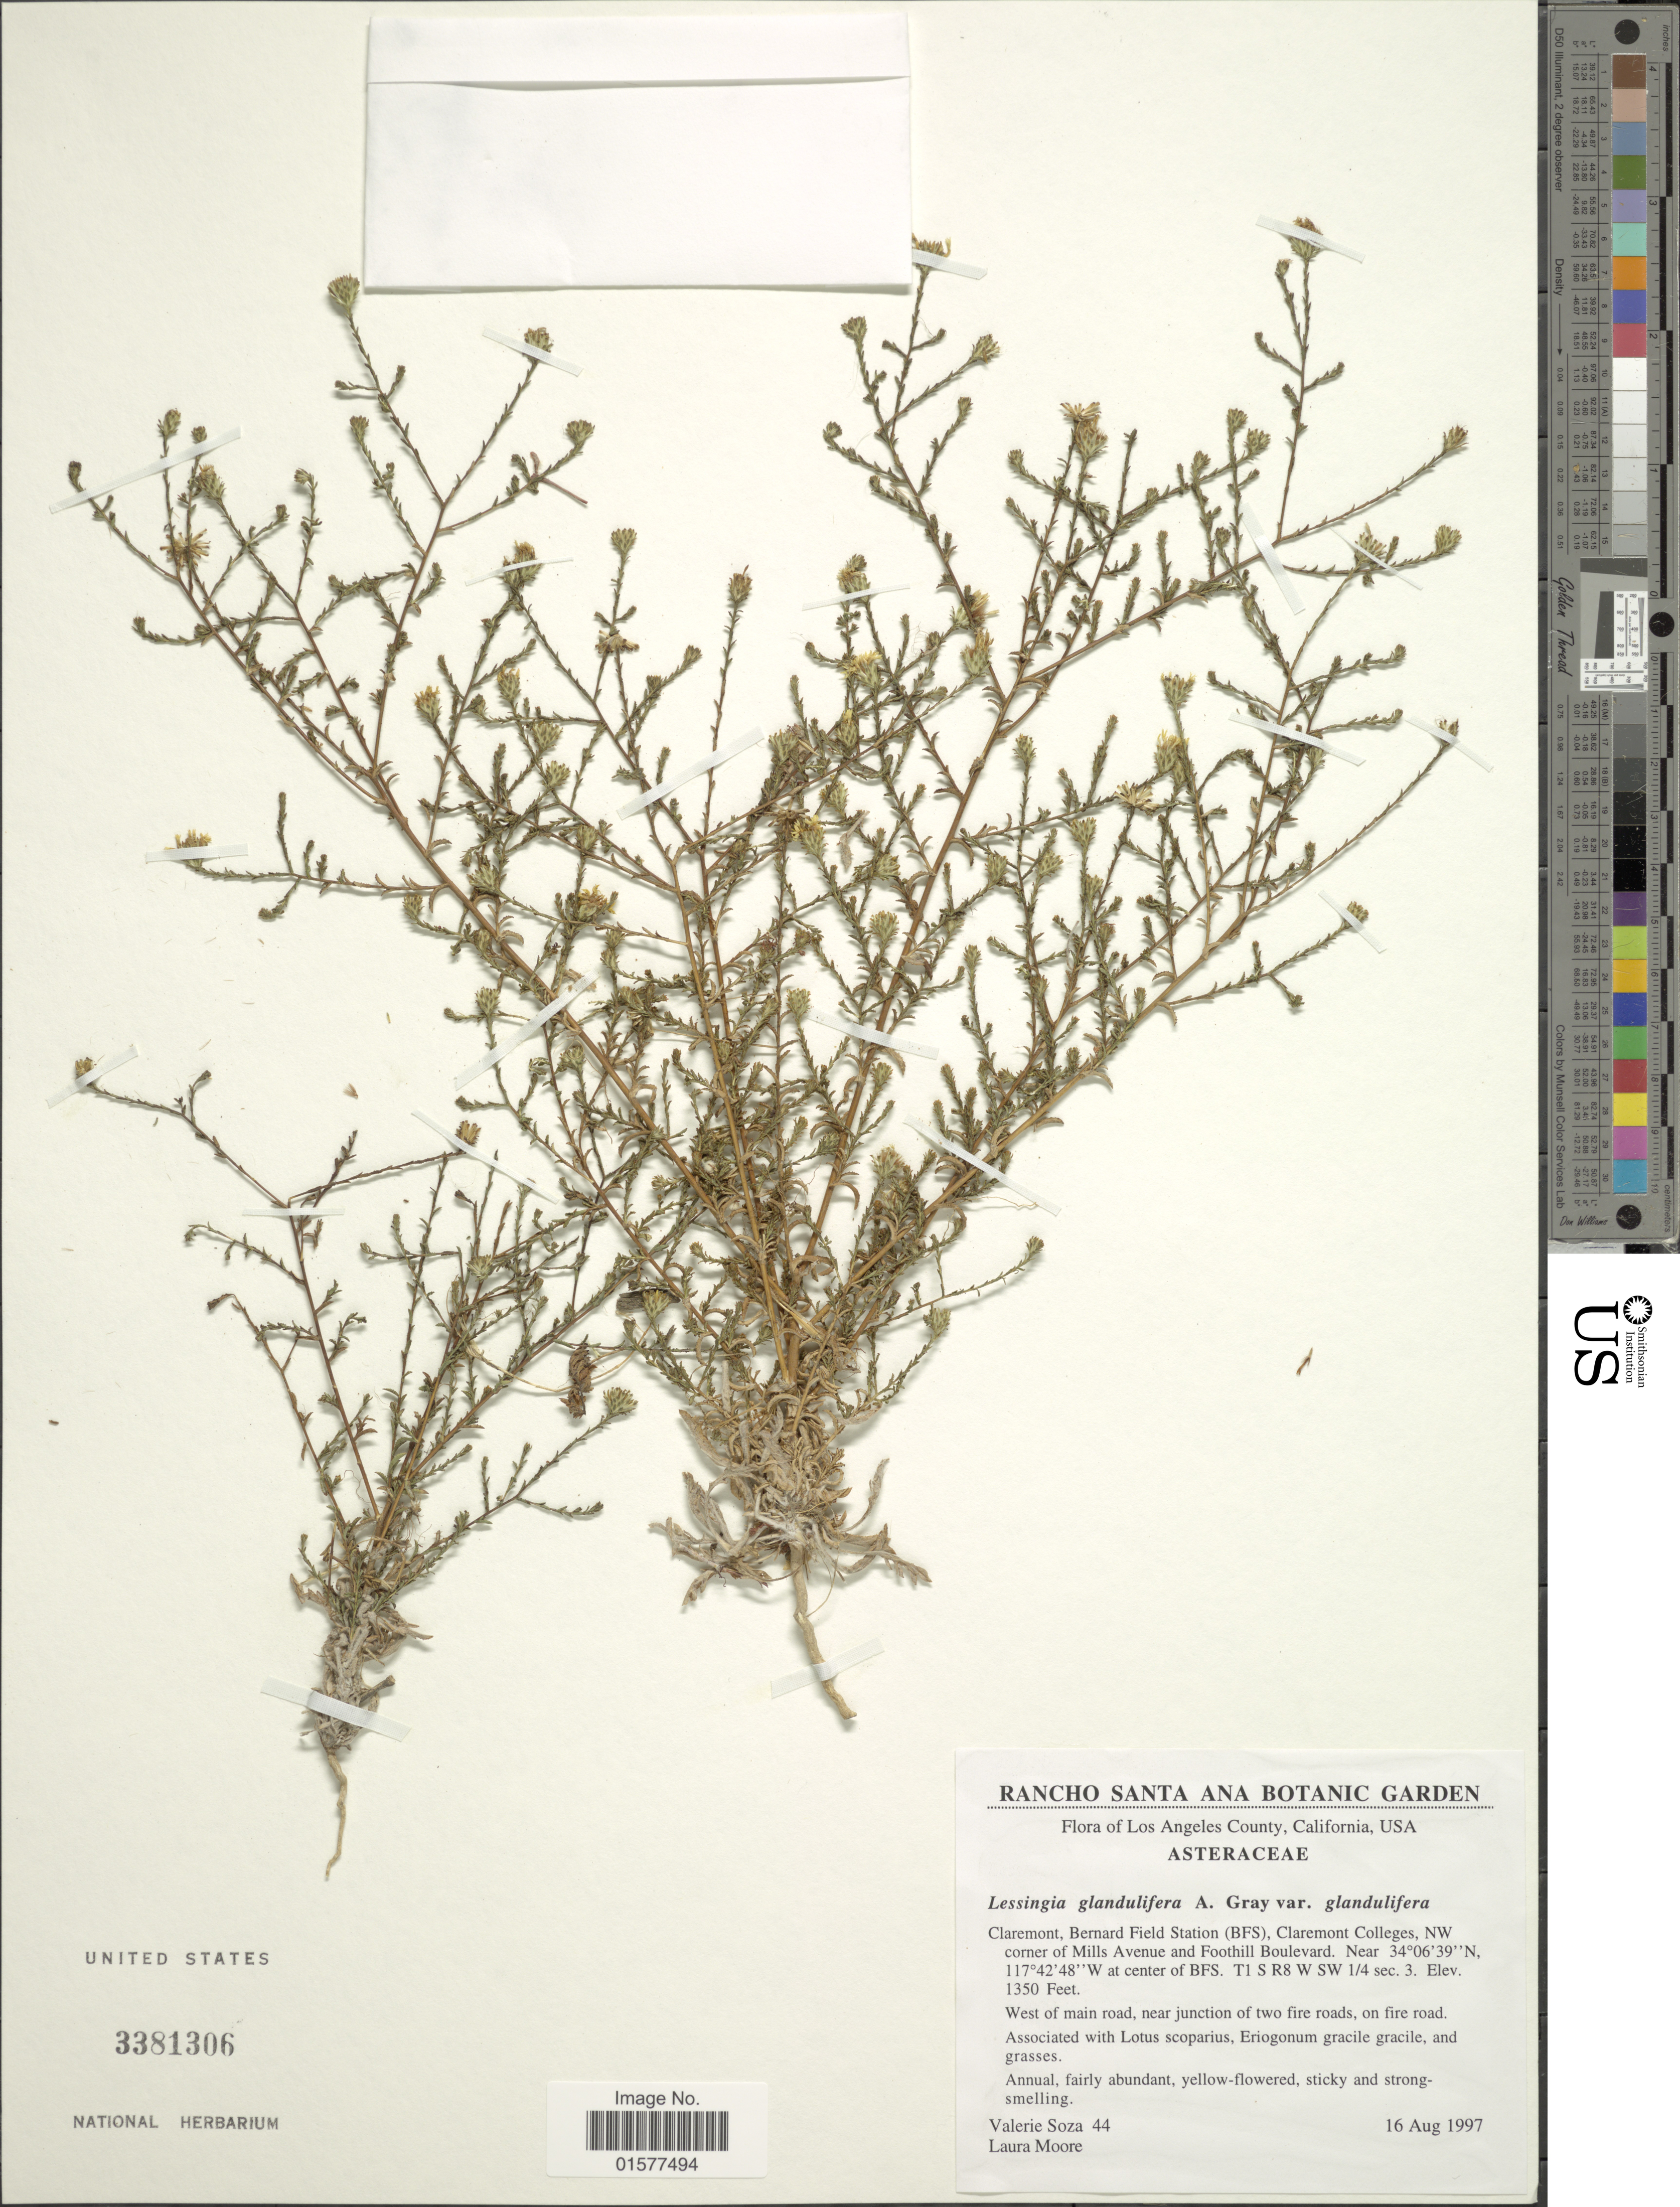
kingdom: Plantae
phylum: Tracheophyta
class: Magnoliopsida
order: Asterales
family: Asteraceae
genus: Lessingia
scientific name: Lessingia glandulifera var. glandulifera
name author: (A. Gray) J.T. Howell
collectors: V. Soza & L. Moore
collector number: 44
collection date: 1997-08-16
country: United States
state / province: California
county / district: Los Angeles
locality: Los Angeles County, California, Clarenmont, Bernard Field Station (BFS), Claremont Colleges, NW corner of Mills Avenue and Foothill Boulevard, at center of BFS, T1 S R8 SW 1/4 sec. 3, West of main road, near junction of two fire roads, on fire road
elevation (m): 411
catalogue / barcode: US 3381306